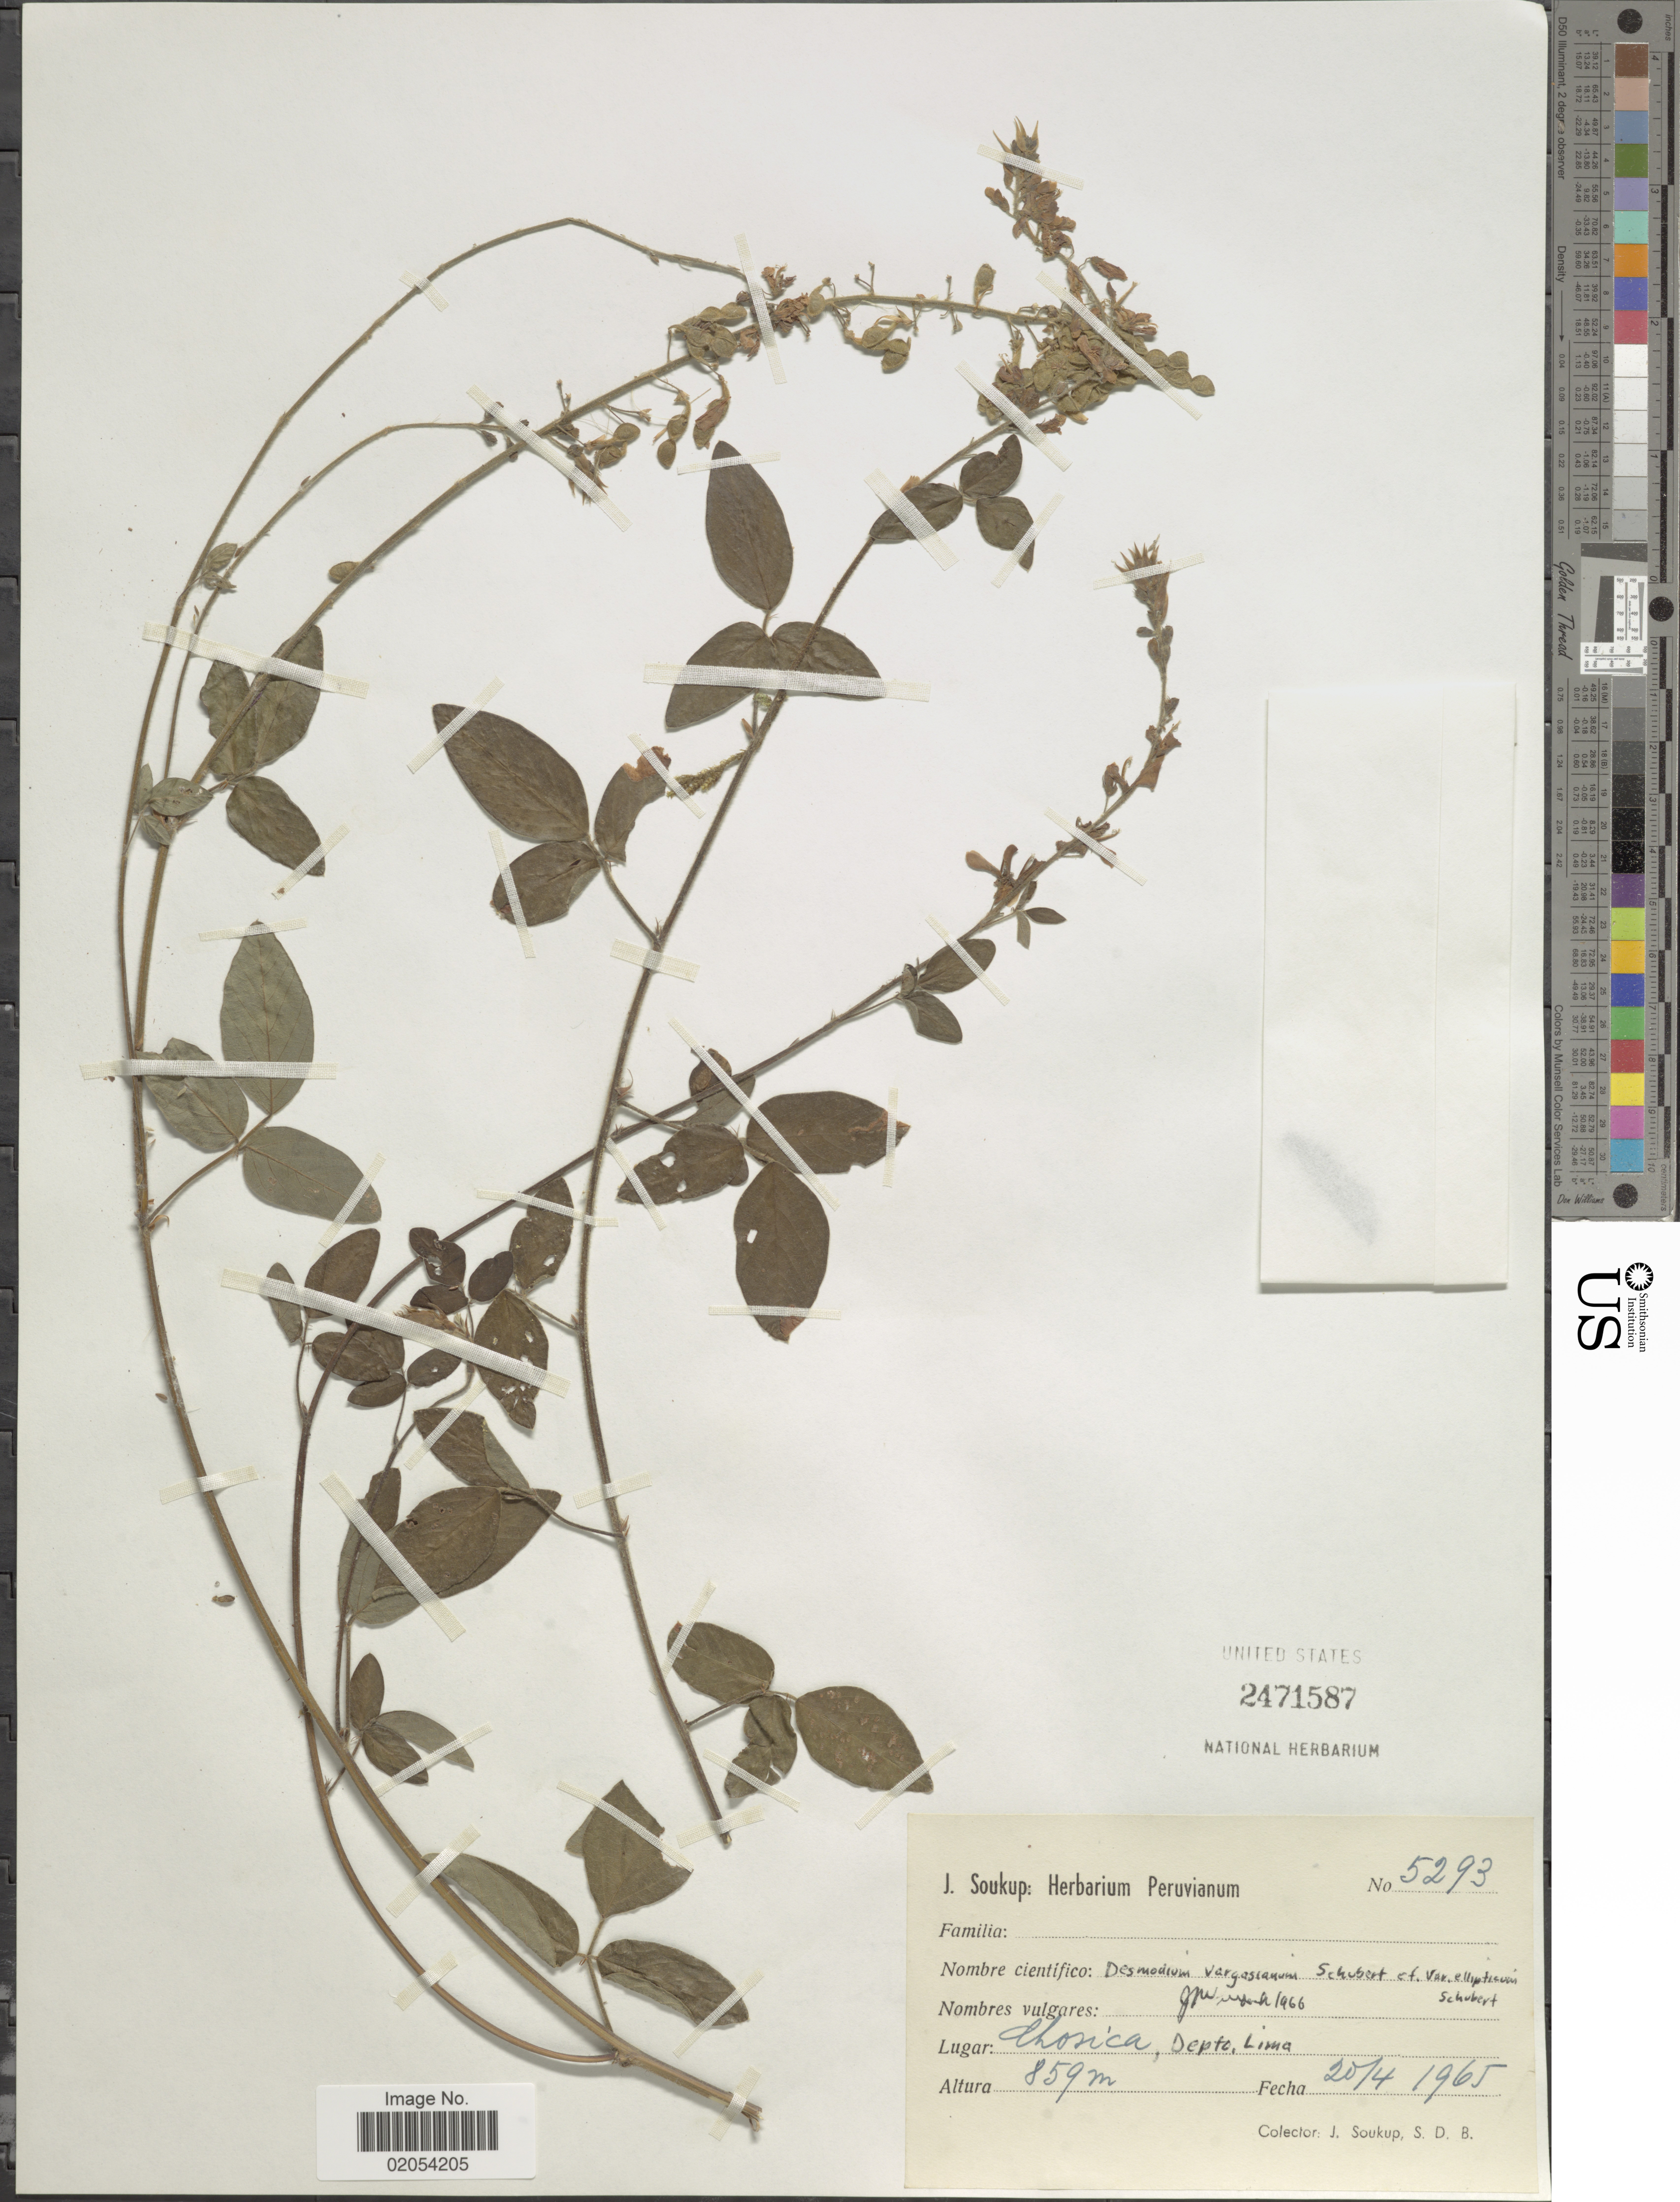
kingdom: Plantae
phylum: Tracheophyta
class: Magnoliopsida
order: Fabales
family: Fabaceae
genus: Desmodium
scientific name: Desmodium vargasianum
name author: B.G. Schub.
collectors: J. Soukup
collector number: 5293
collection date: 1965-04-20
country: Peru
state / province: Lima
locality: Chosica, Dept. Lima.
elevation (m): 859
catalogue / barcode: US 2471587